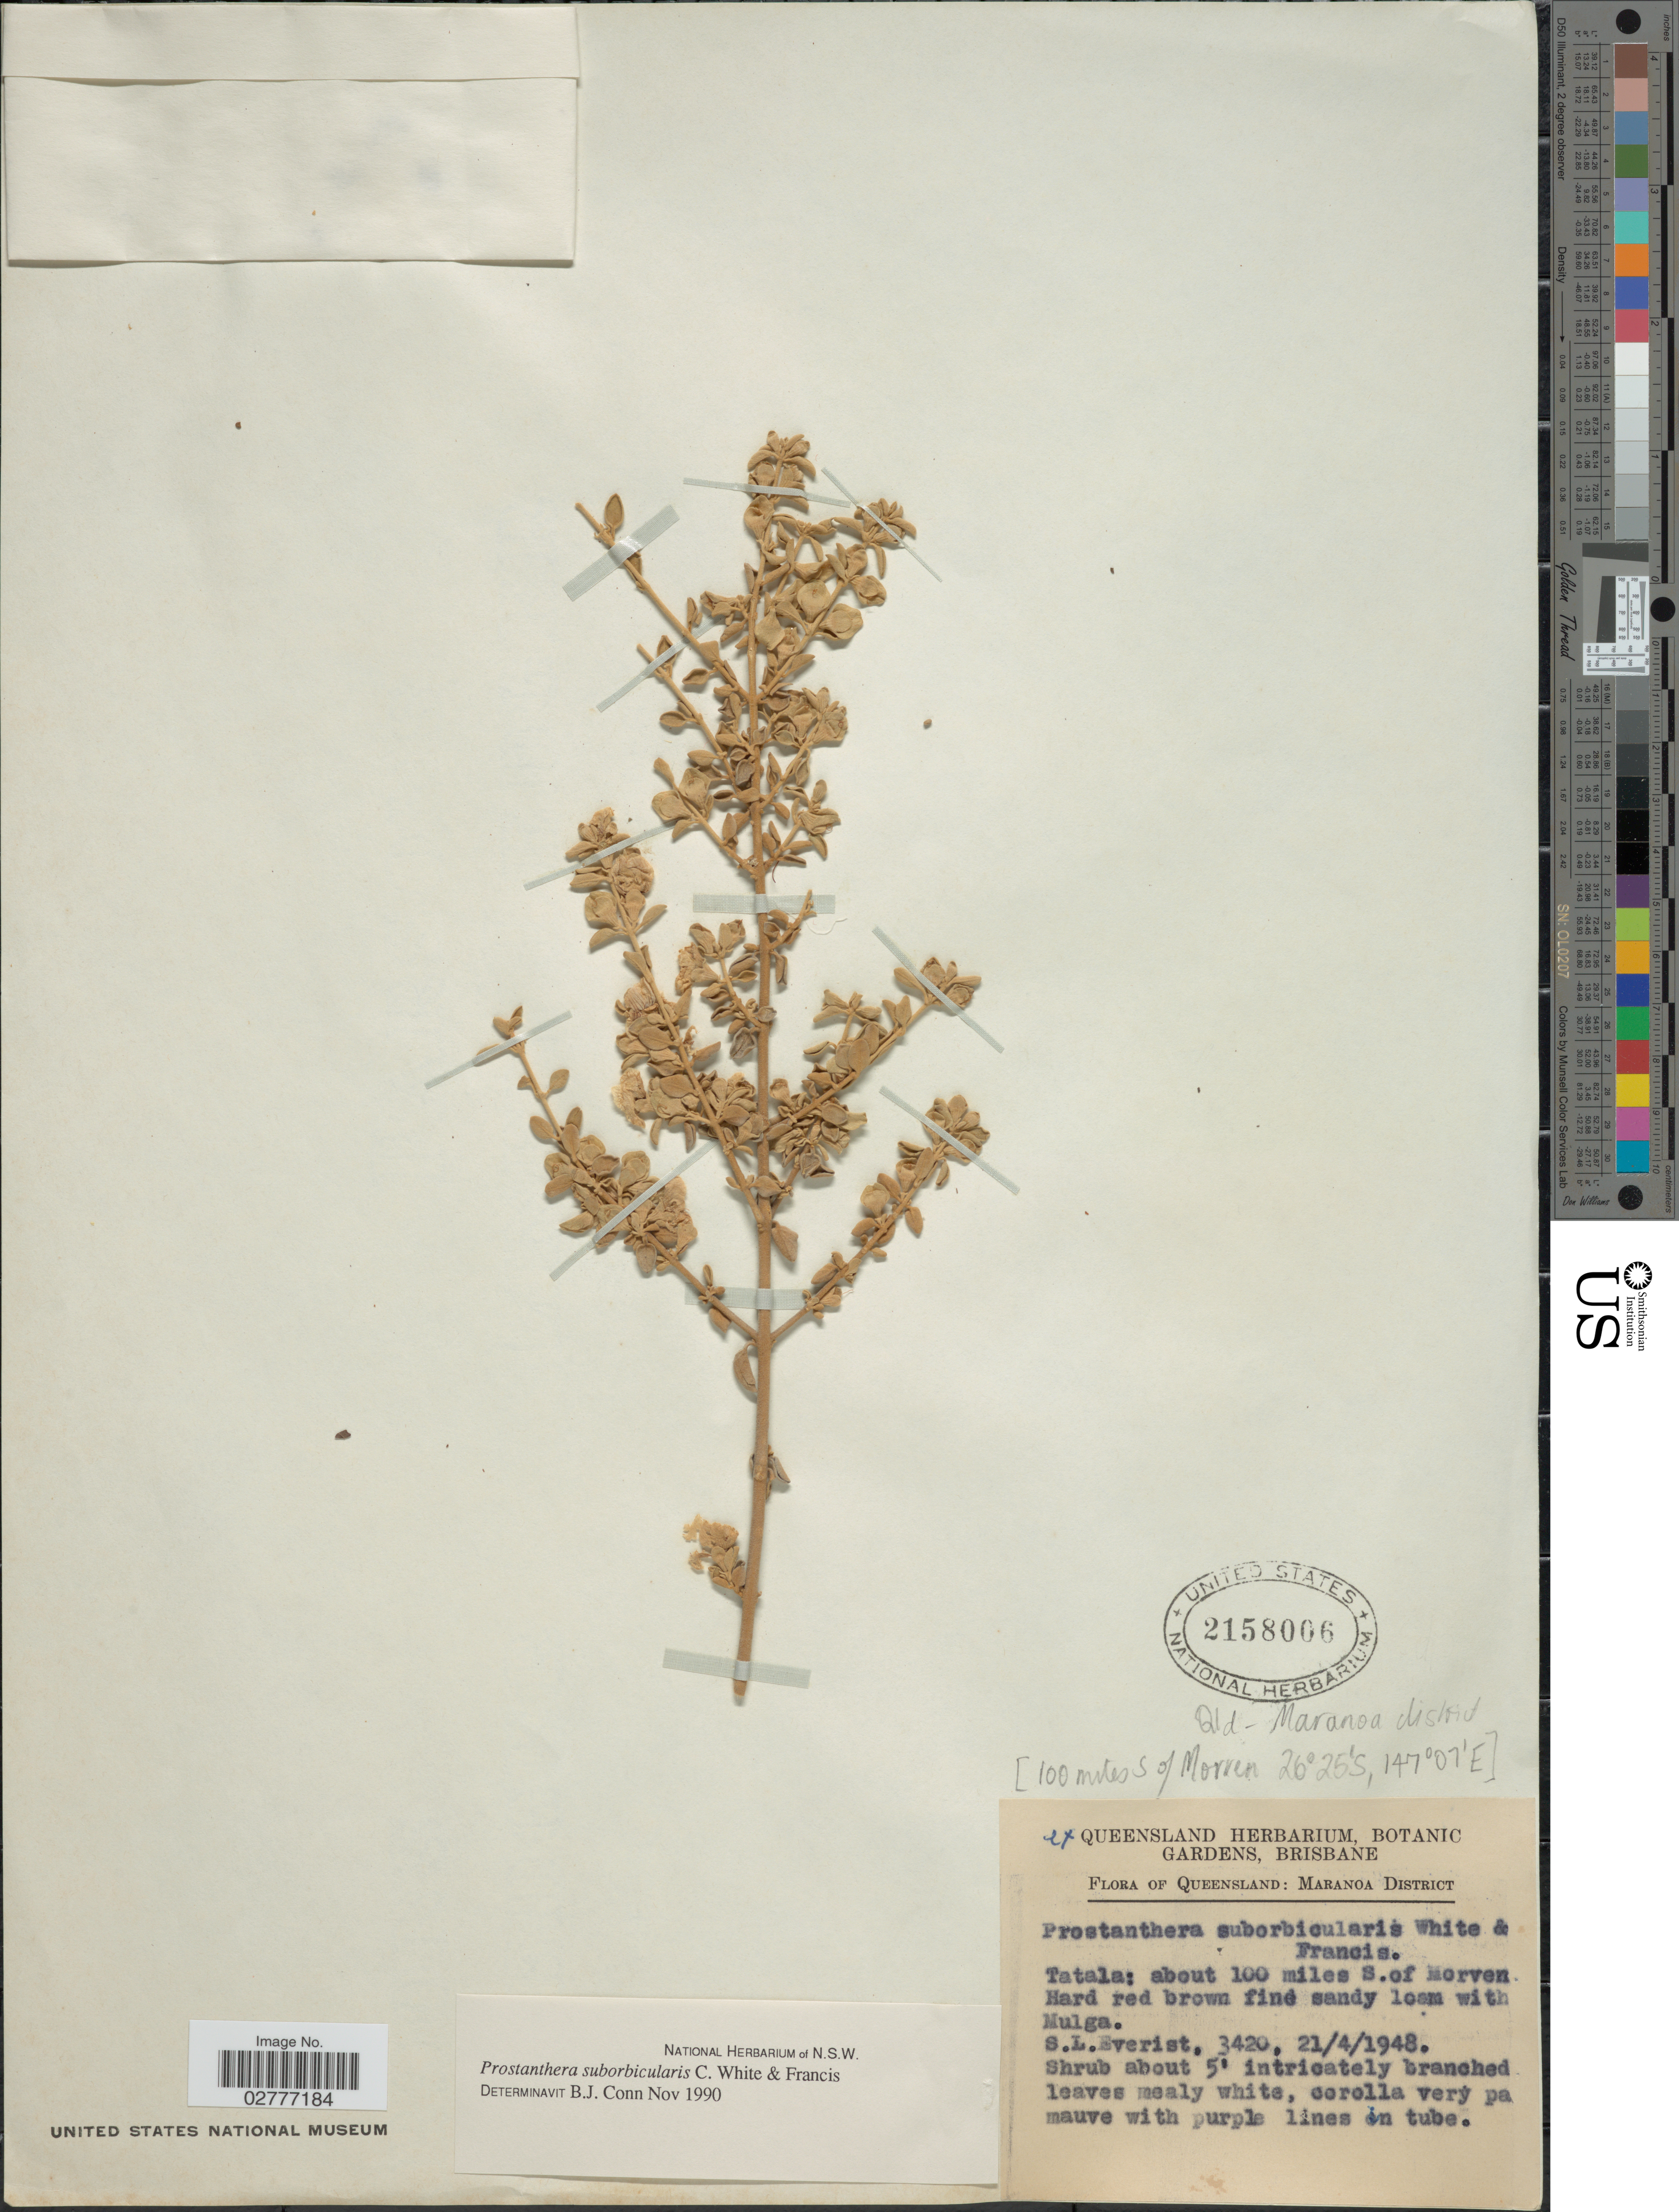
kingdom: Plantae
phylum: Tracheophyta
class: Magnoliopsida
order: Lamiales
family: Lamiaceae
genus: Prostanthera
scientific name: Prostanthera suborbicularis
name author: C.T. White & W.D. Francis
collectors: S. Everist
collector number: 3420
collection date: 1948-04-21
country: Australia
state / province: Queensland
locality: Maranoa District. Tatala: about 100 miles S. of Morven.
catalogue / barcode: US 2158006